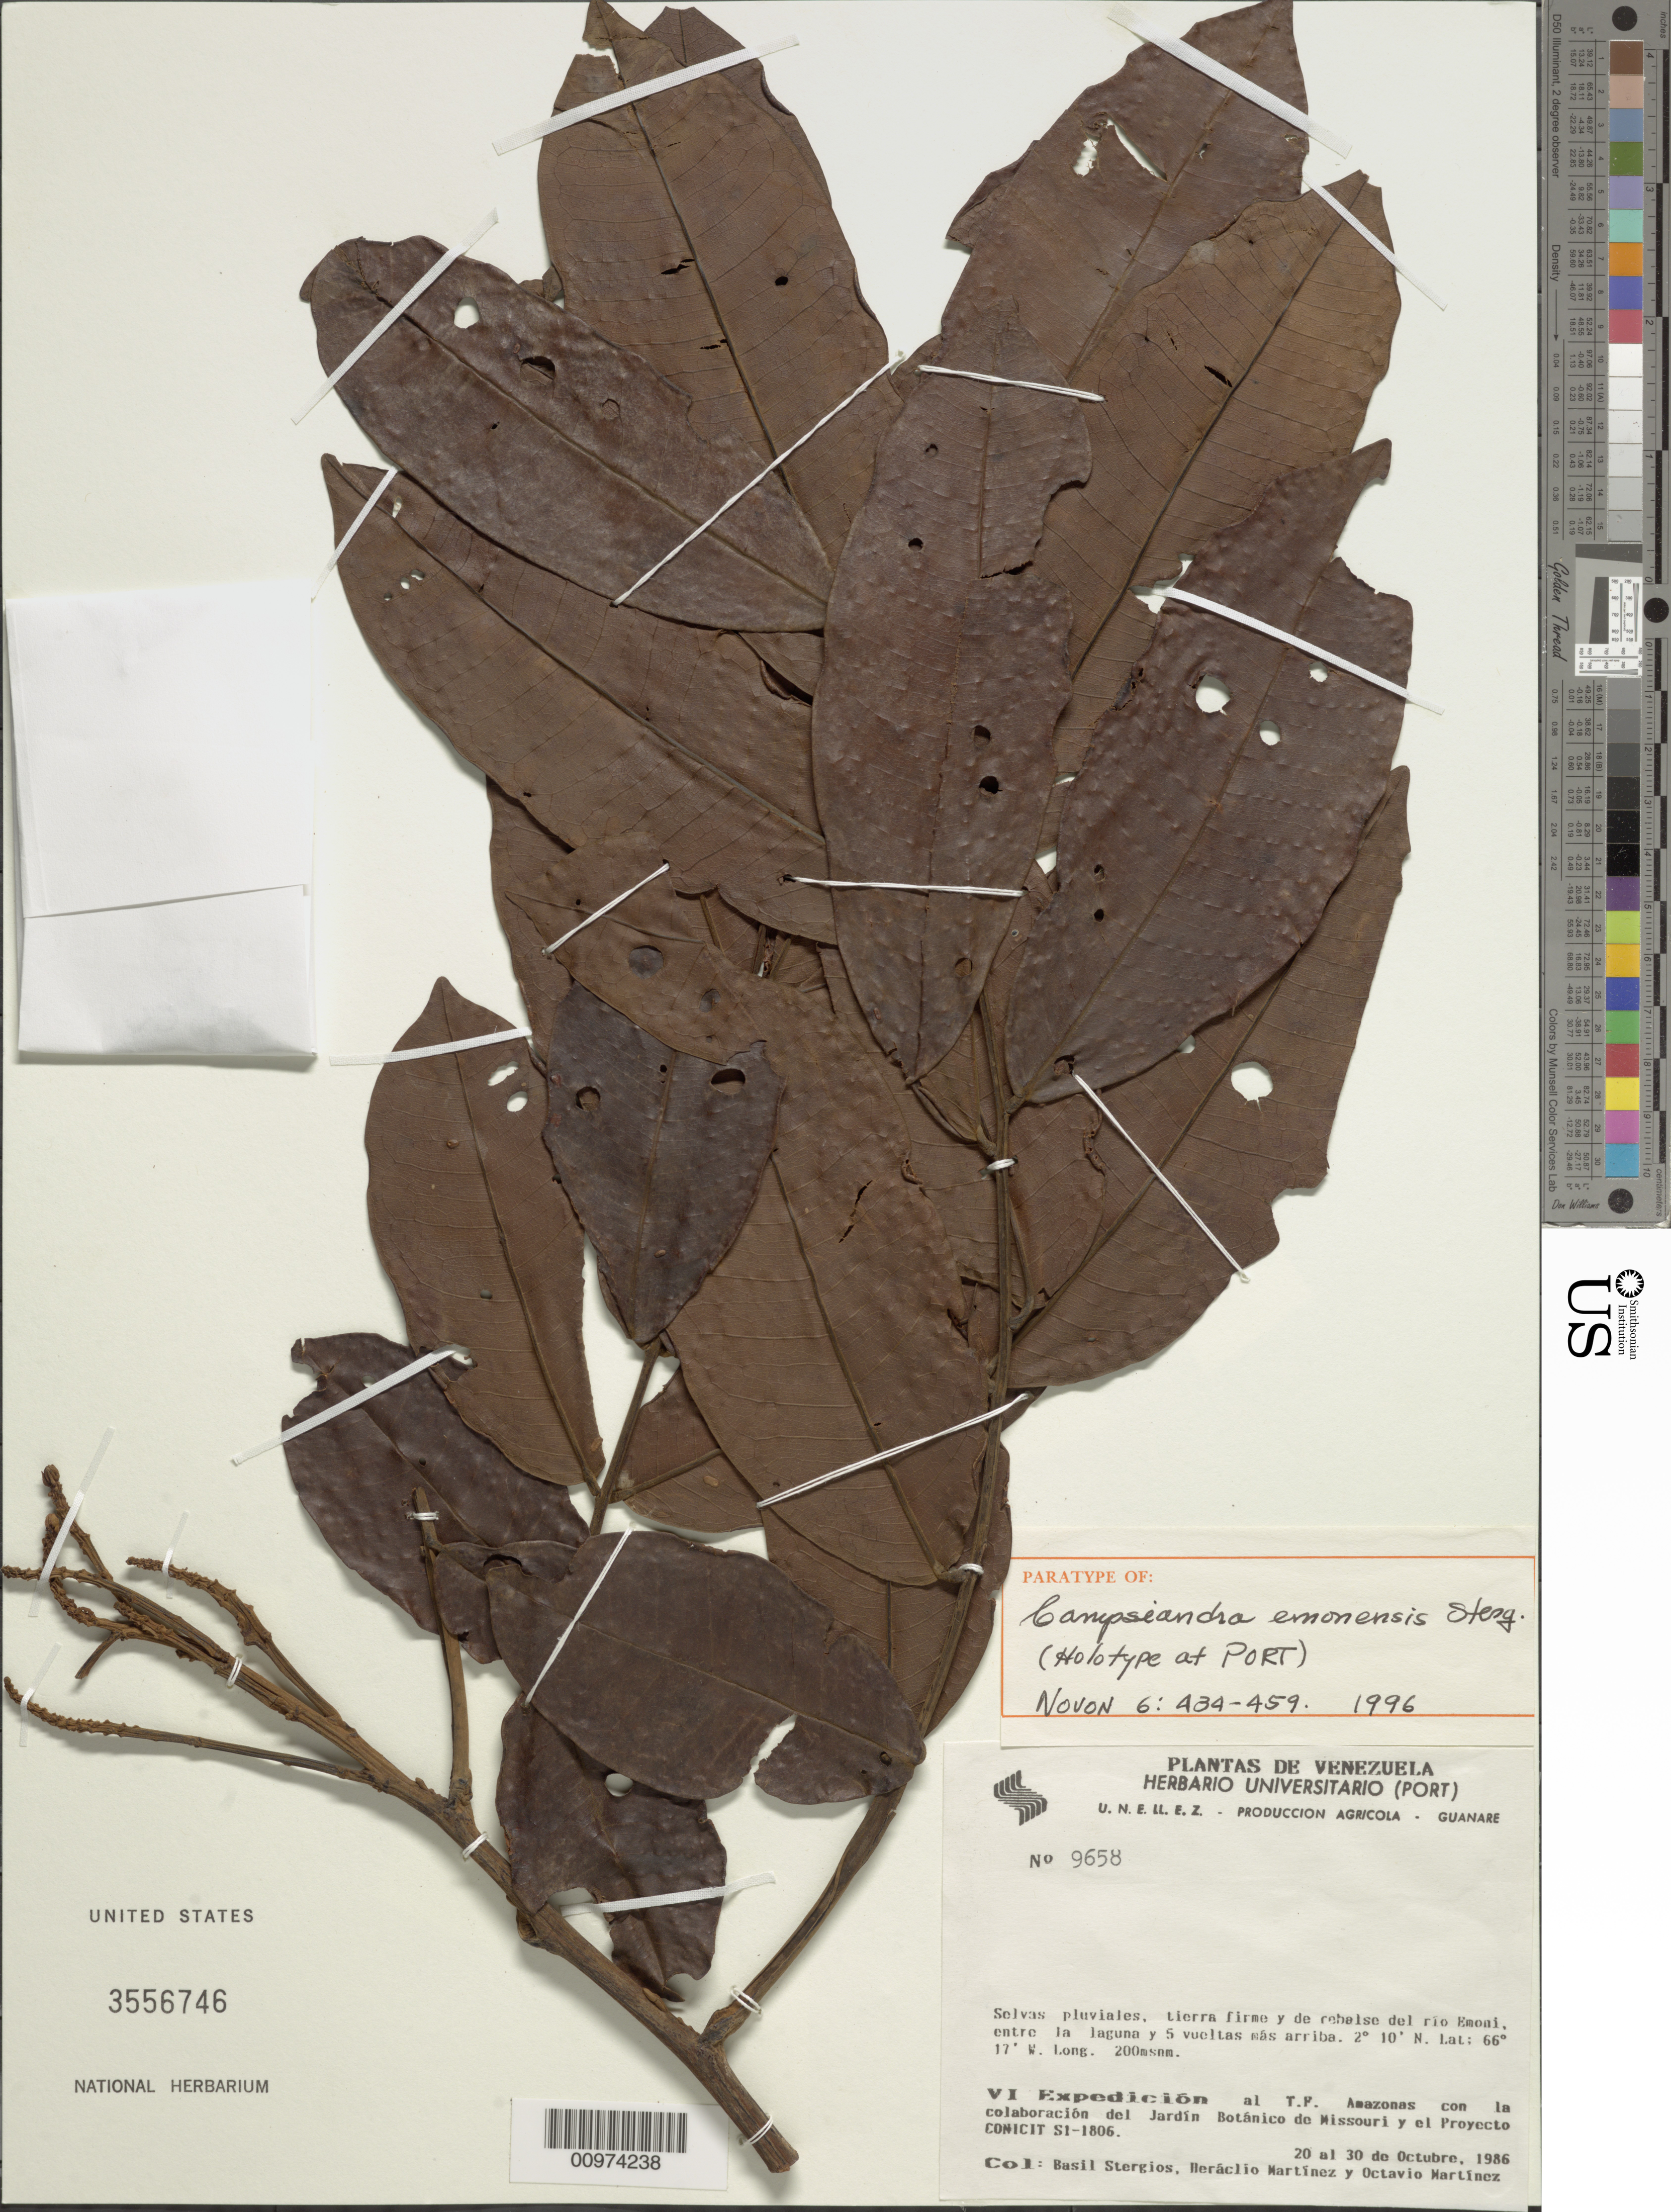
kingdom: Plantae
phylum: Tracheophyta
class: Magnoliopsida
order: Fabales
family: Fabaceae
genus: Campsiandra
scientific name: Campsiandra emonensis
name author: Stergios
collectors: B. G. Stergios, H. Martinez & O. Martínez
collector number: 9658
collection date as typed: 20-Oct-86 to 30-Oct-86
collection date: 1986-10-20/1986-10-30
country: Venezuela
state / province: Amazonas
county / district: Río Negro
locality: Río Emoni, entre la laguna y 5 vueltas mas arriba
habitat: Selvas pluviales. Tierra firme y de rebalse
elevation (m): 200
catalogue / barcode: US 3556746